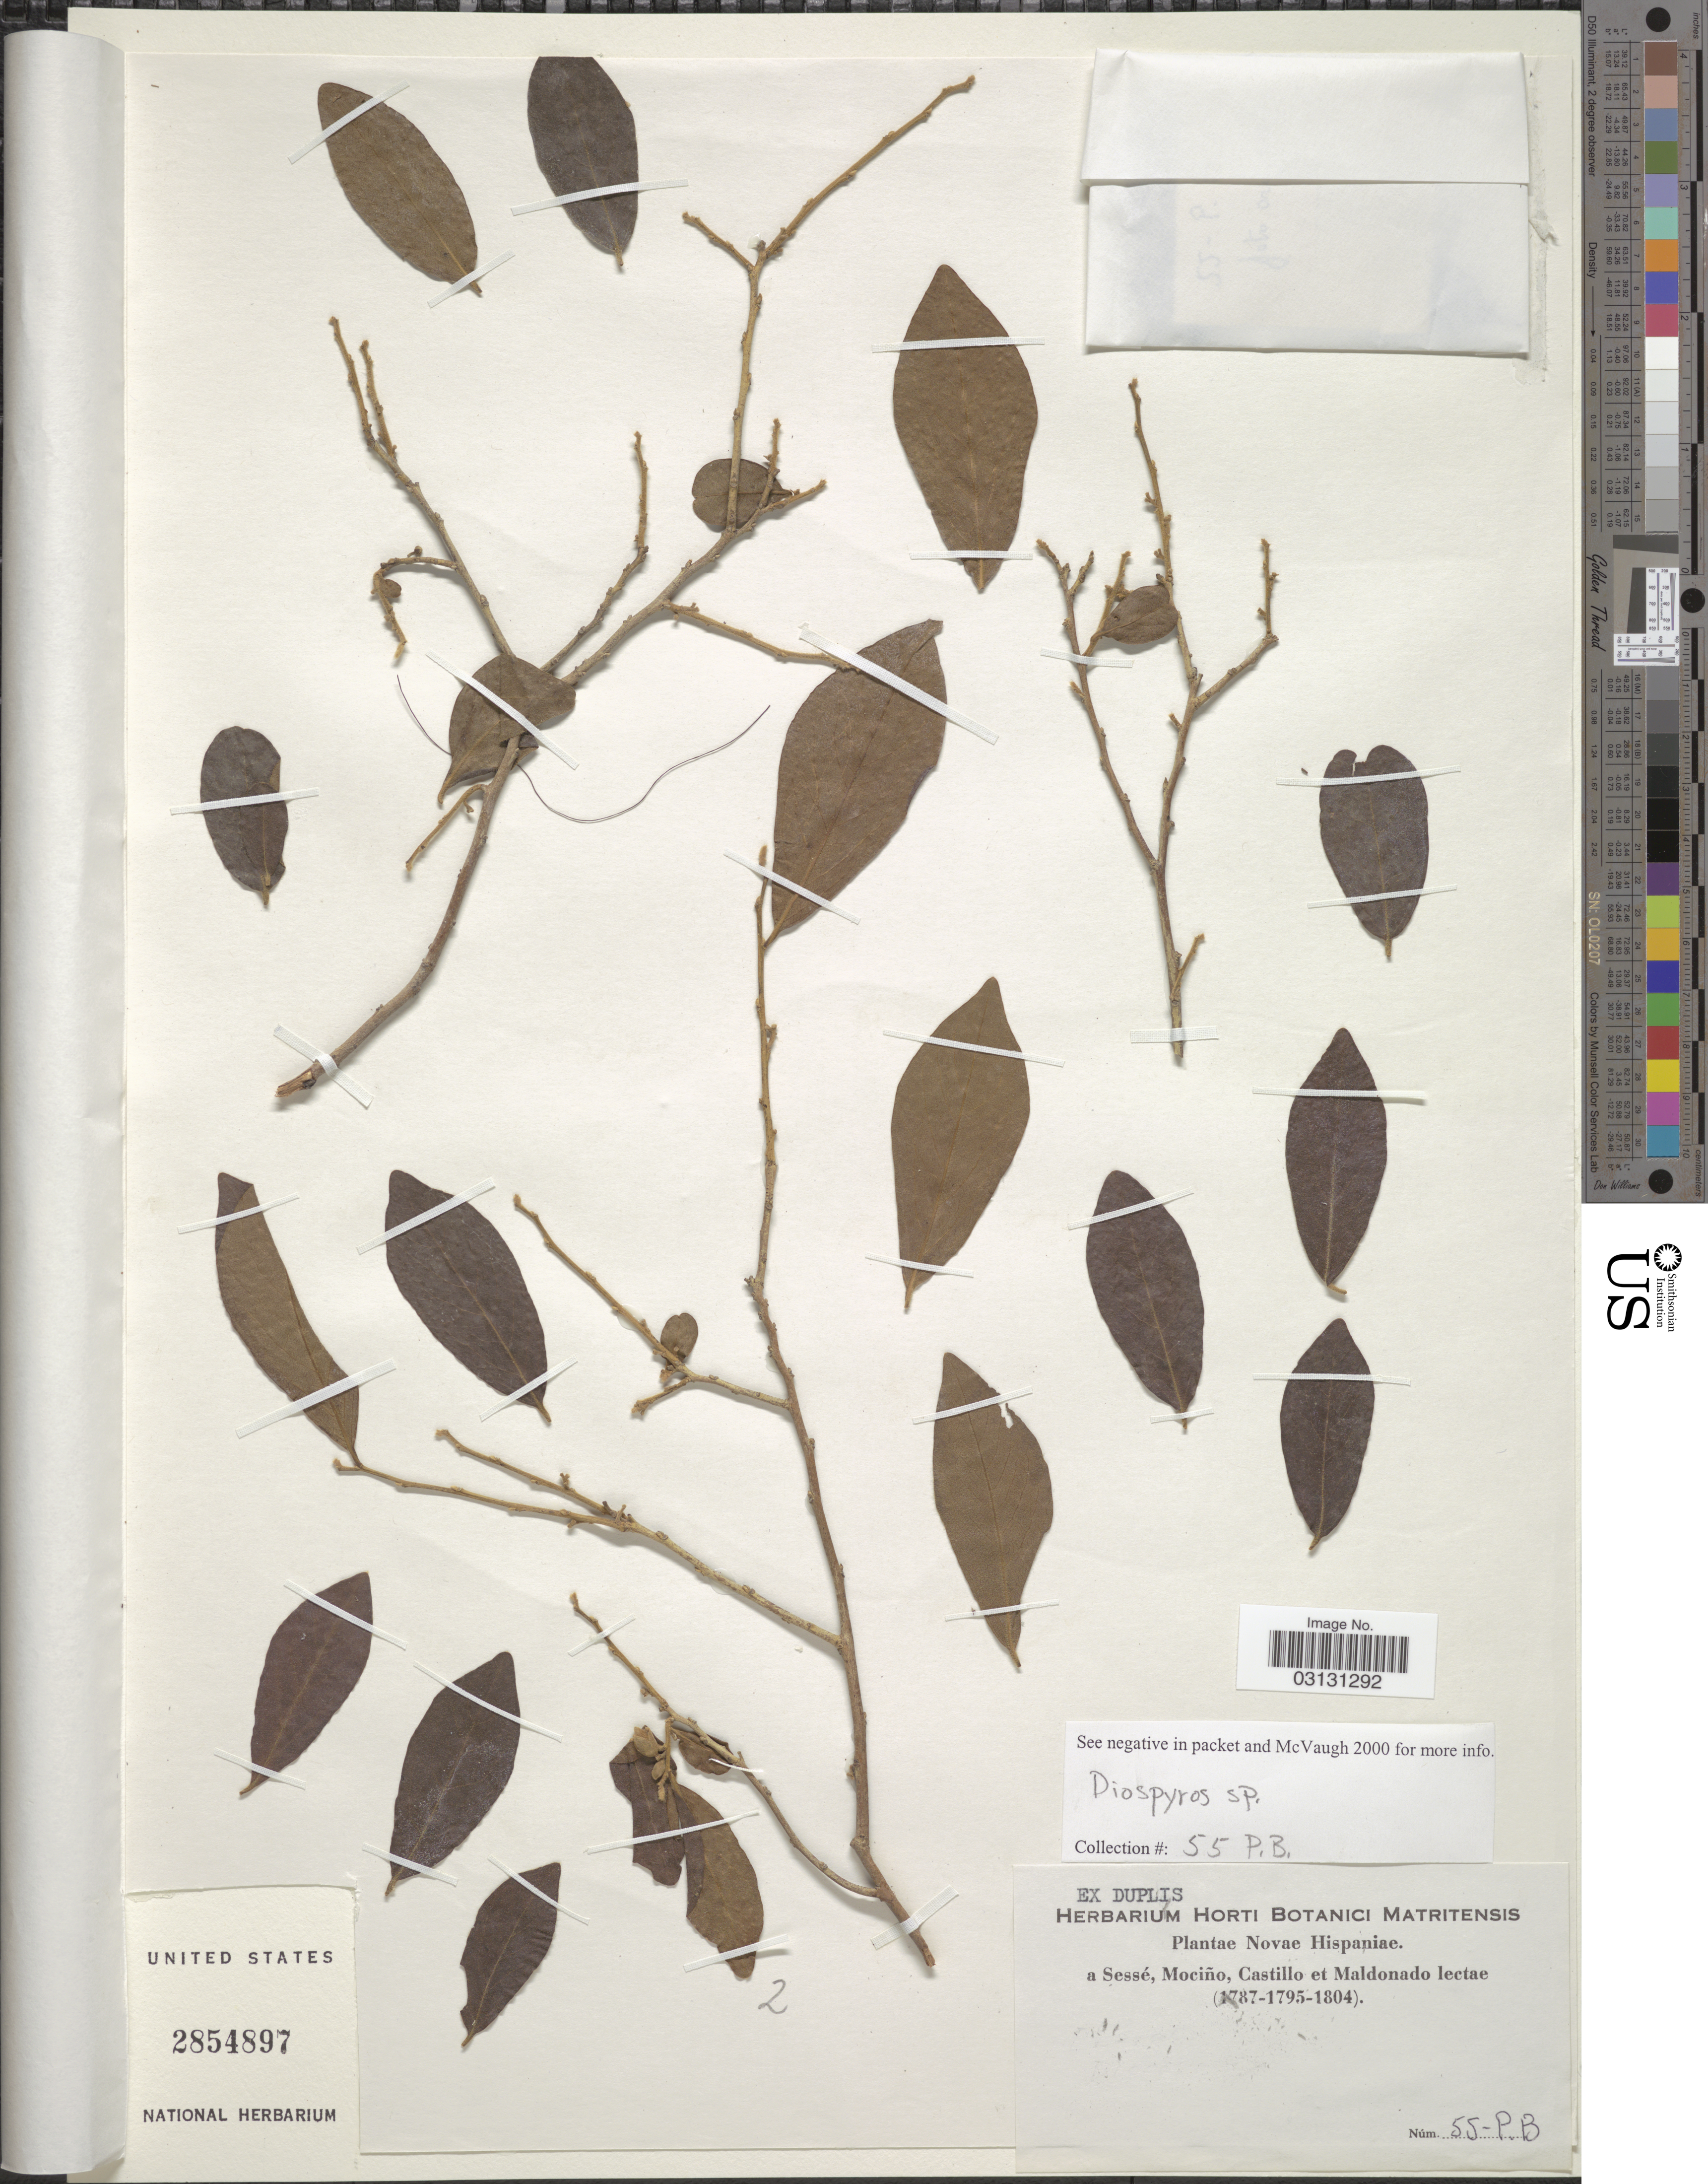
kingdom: Plantae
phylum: Tracheophyta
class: Magnoliopsida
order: Ericales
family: Ebenaceae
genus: Diospyros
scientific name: Diospyros sp.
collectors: Sessé, --, Mociño, Castillo, -- & Maldonado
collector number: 55-P.B.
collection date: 1787/1804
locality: Novae Hispaniae.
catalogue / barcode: US 2854897